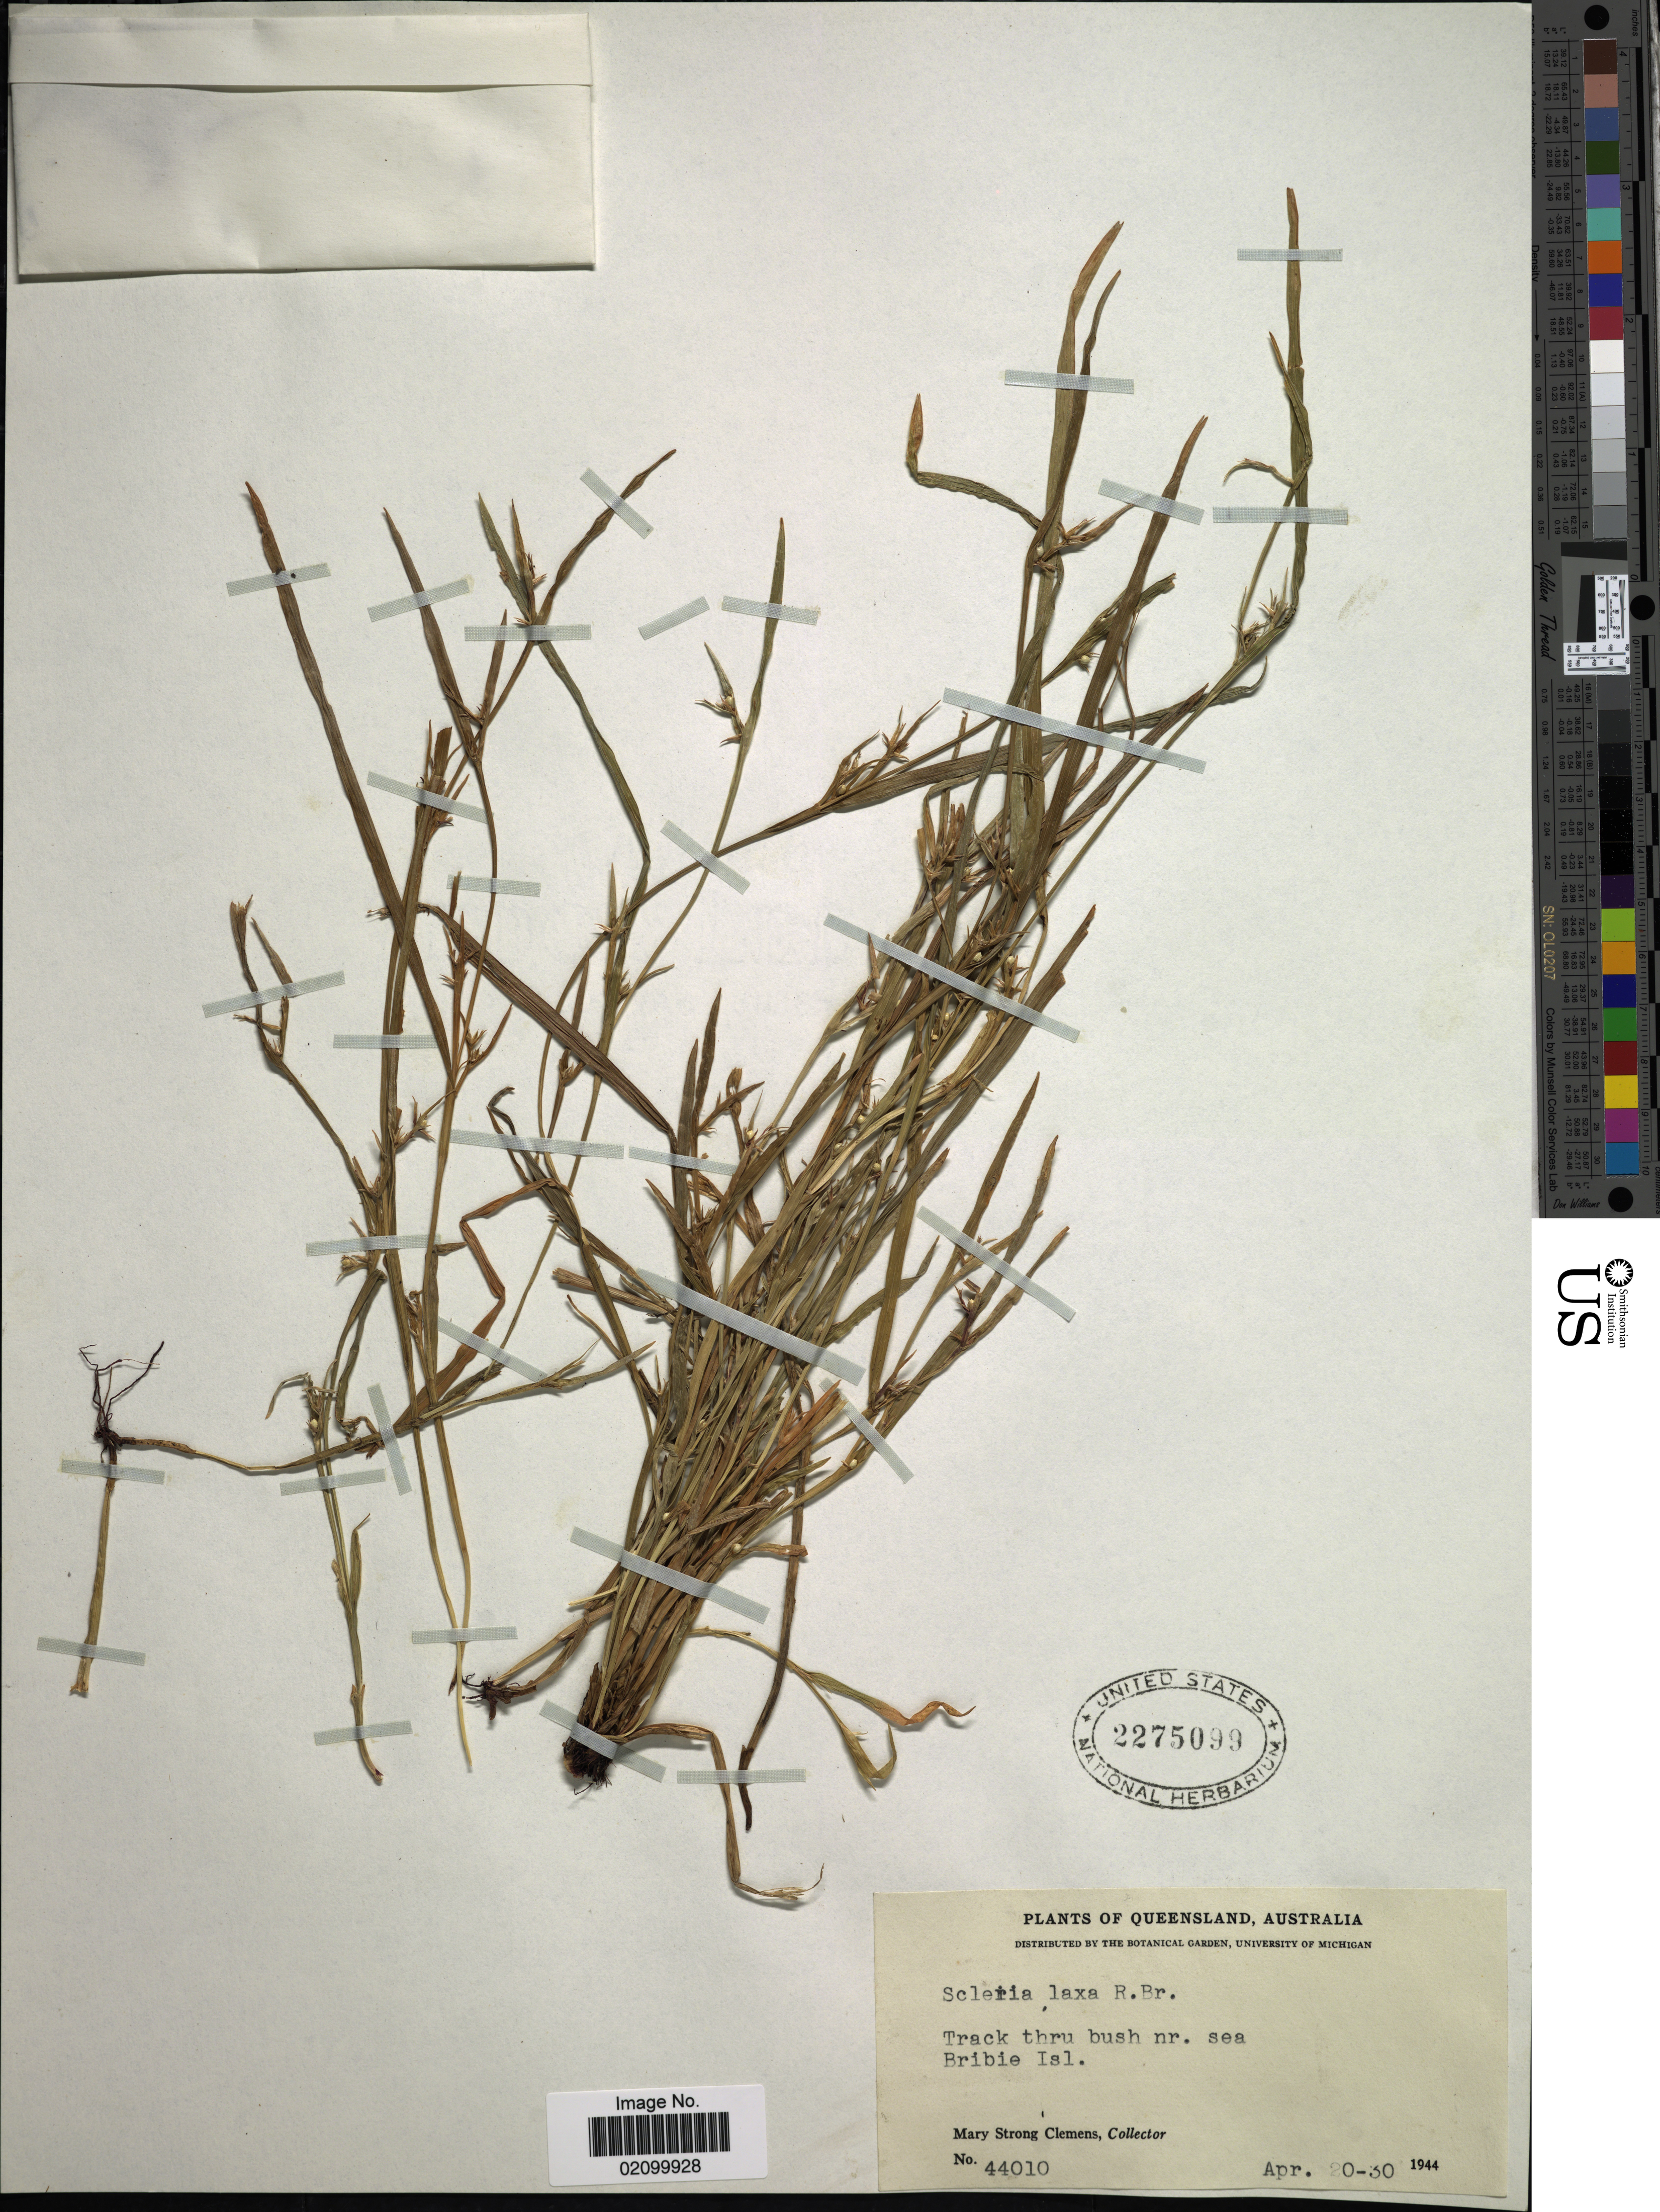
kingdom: Plantae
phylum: Tracheophyta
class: Liliopsida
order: Poales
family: Cyperaceae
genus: Scleria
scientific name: Scleria laxa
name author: R. Br.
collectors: M. S. Clemens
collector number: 44010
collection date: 1944-04-20/1944-04-30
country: Australia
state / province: Queensland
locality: Track thru bush nr. sea. Bribie Isl.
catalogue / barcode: US 2275099